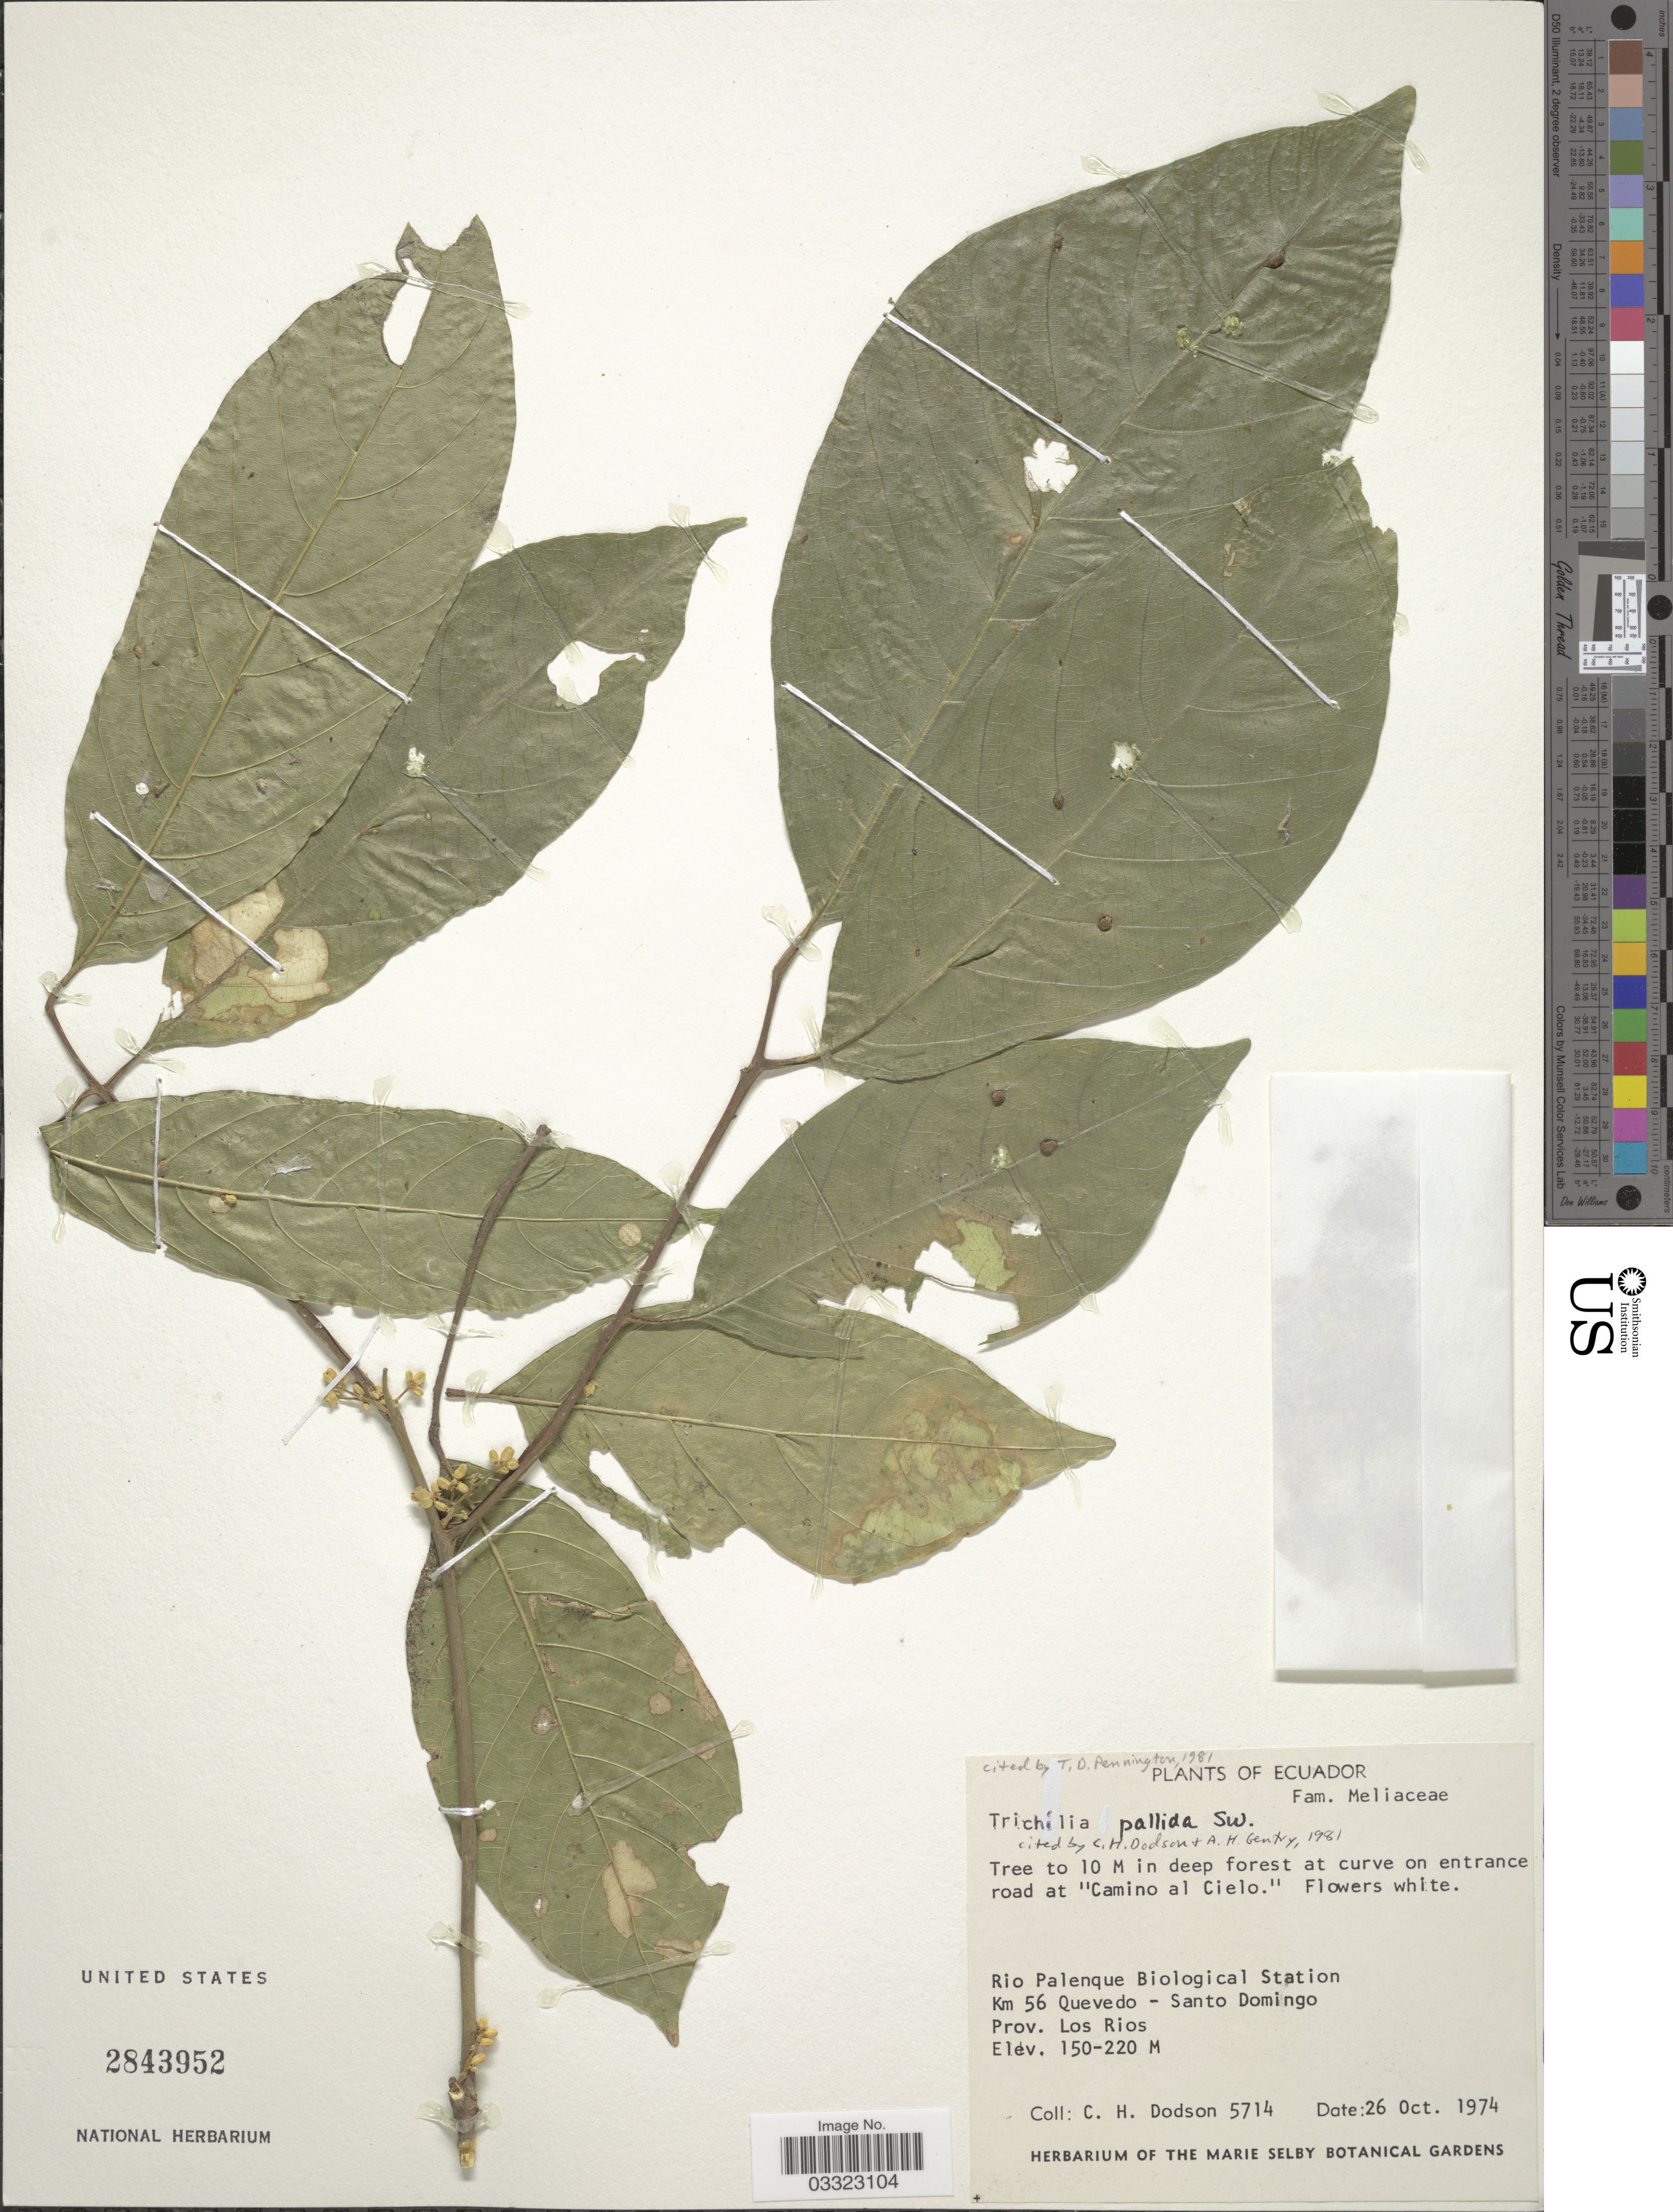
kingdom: Plantae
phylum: Tracheophyta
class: Magnoliopsida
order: Sapindales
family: Meliaceae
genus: Trichilia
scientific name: Trichilia pallida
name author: Sw.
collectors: C. H. Dodson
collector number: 5714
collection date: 1974-10-26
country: Ecuador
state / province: Los Ríos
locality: At curve on entrance road at "Camino al Cielo". Rio Palenque Biological Station Km 56 Quevedo - Santo Domingo.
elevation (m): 150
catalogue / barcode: US 2843952